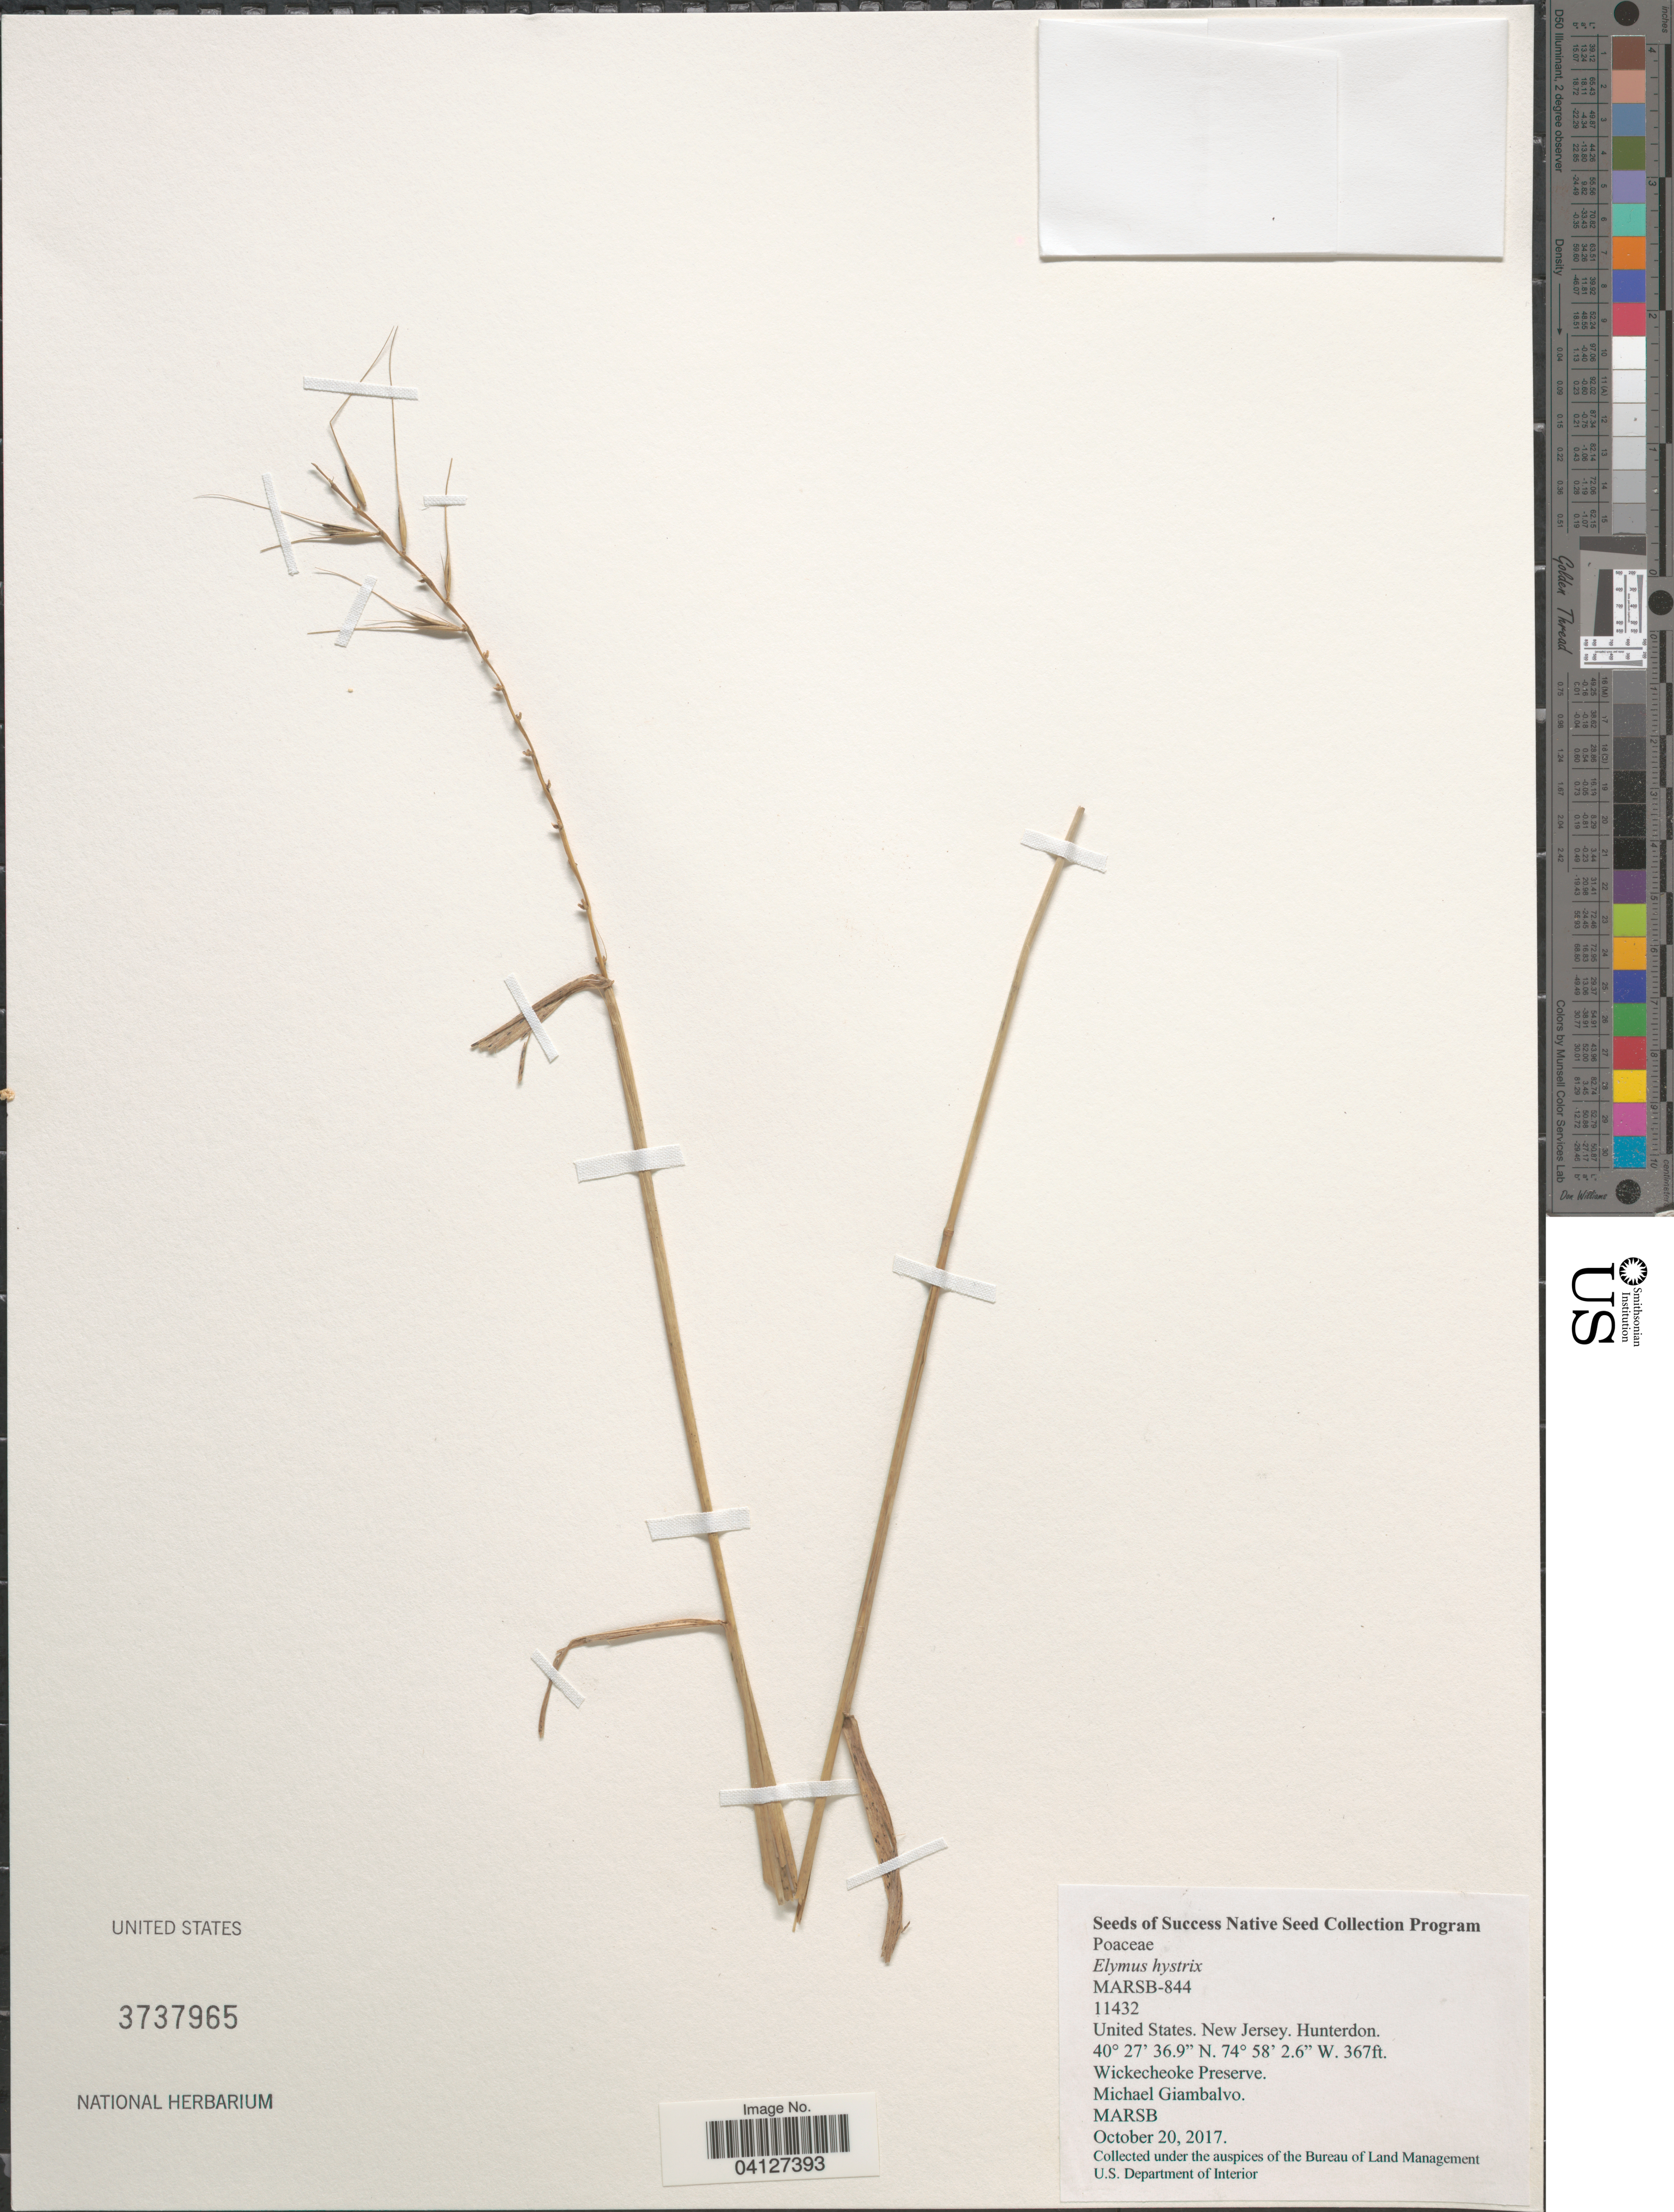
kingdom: Plantae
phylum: Tracheophyta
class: Liliopsida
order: Poales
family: Poaceae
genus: Elymus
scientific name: Elymus hystrix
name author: L.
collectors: M. Giambalvo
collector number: MARSB-844/11432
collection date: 2017-10-20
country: United States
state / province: New Jersey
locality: Hunterdon. Wickecheoke Preserve.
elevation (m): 112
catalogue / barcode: US 3737965